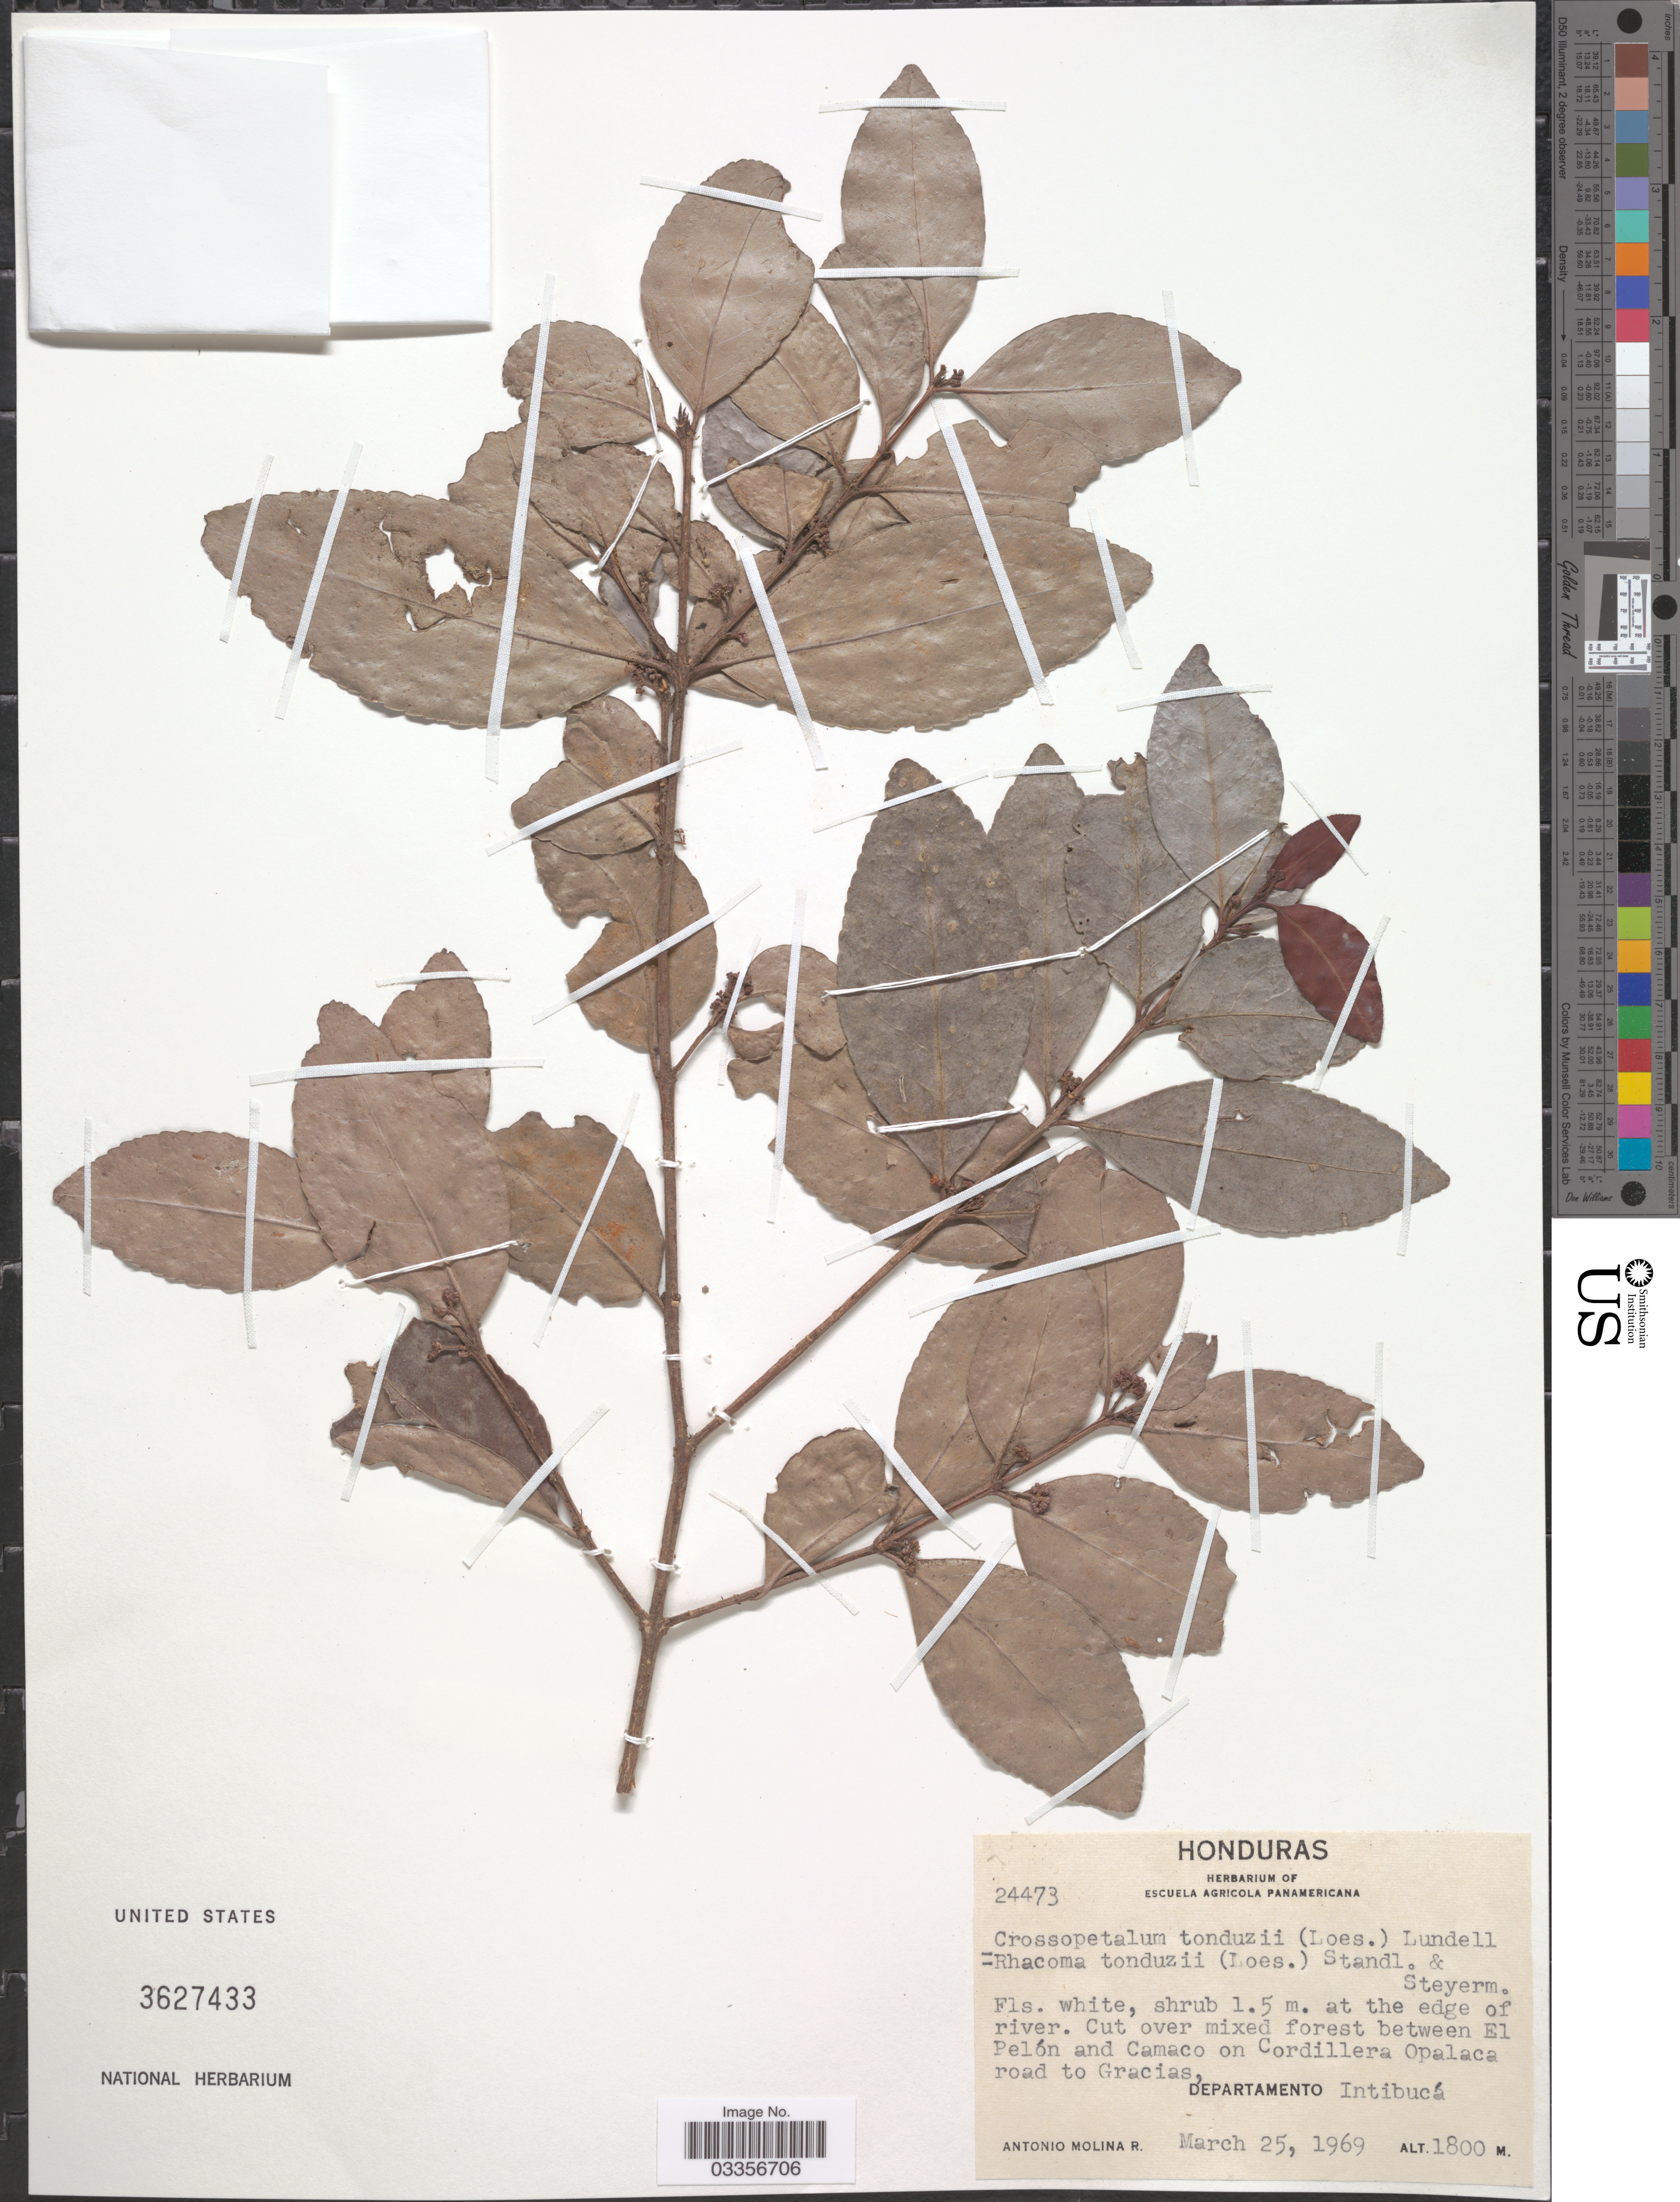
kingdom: Plantae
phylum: Tracheophyta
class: Magnoliopsida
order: Celastrales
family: Celastraceae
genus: Crossopetalum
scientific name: Crossopetalum tonduzii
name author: (Loes.) Lundell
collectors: A. Molina R.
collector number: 24473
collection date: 1969-03-25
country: Honduras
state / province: Intibuca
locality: Cut over mixed forest between El Pelón and Camaco on Cordillera Opalaca road to Gracias, Departamento Intibucá.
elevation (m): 1800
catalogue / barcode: US 3627433